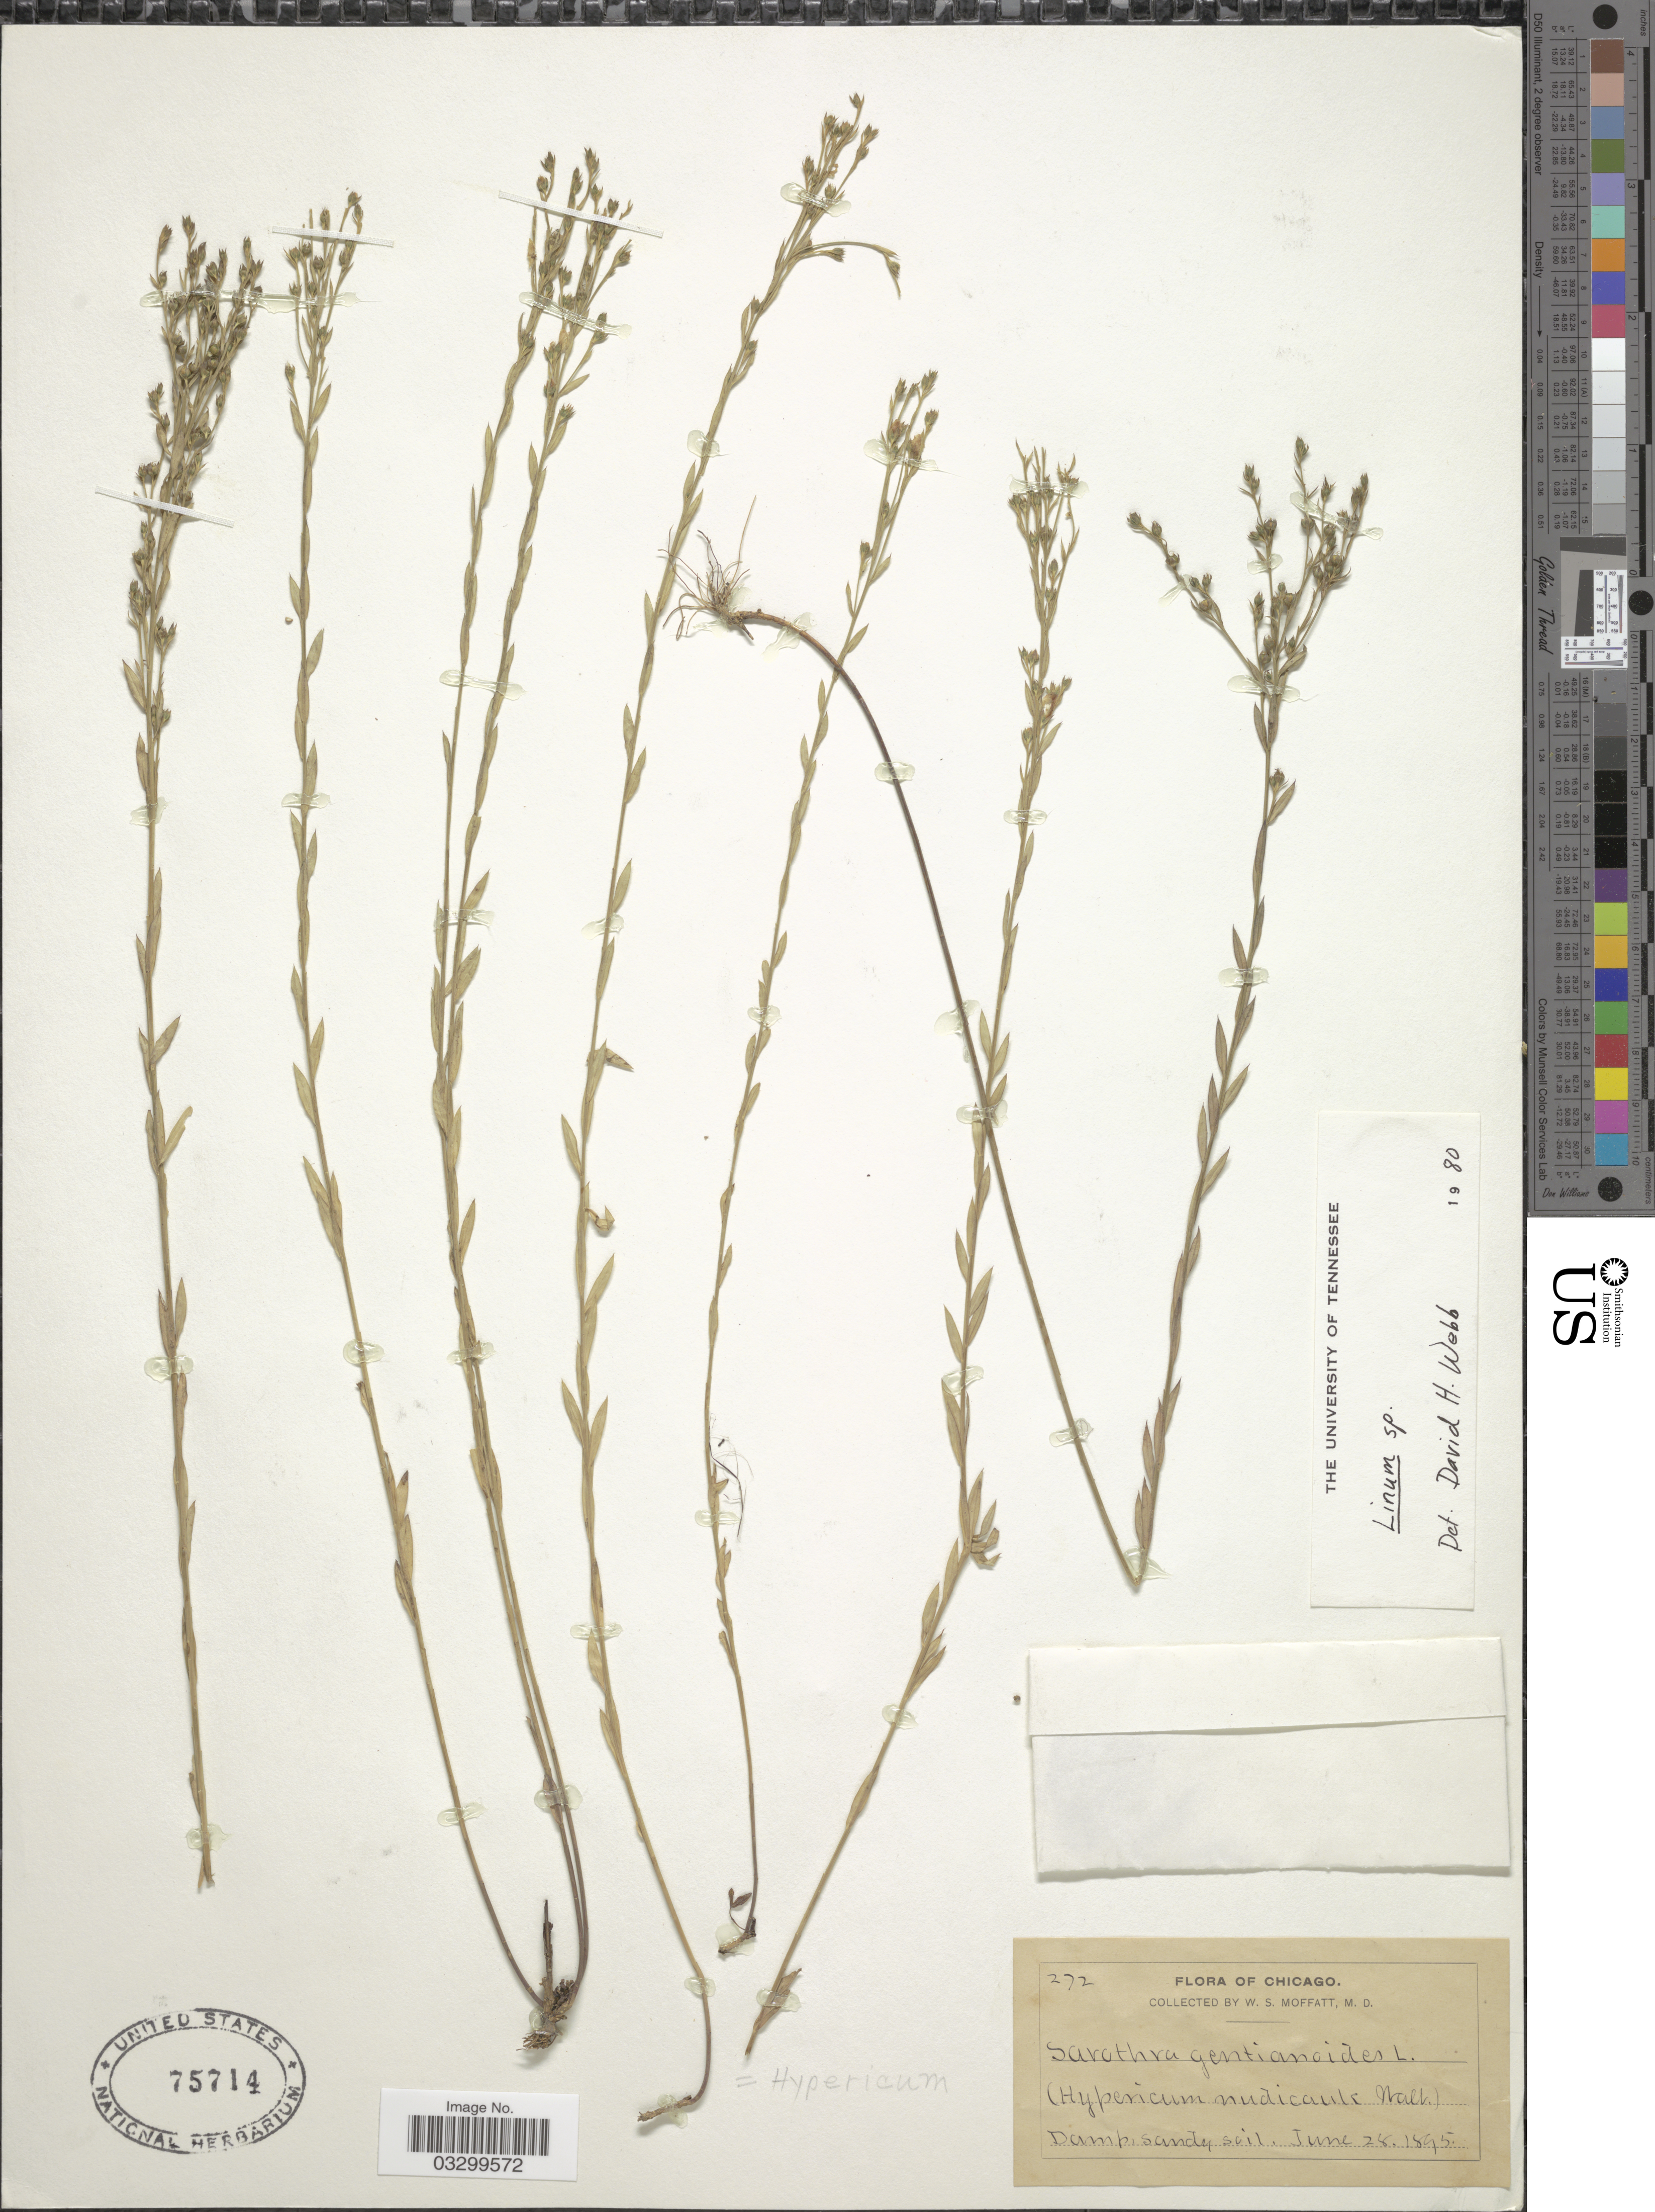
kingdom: Plantae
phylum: Tracheophyta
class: Magnoliopsida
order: Malpighiales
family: Linaceae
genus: Linum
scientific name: Linum sp.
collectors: W. Moffatt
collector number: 272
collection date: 1895-06-28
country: United States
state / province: Illinois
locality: Chicago.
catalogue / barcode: US 75714